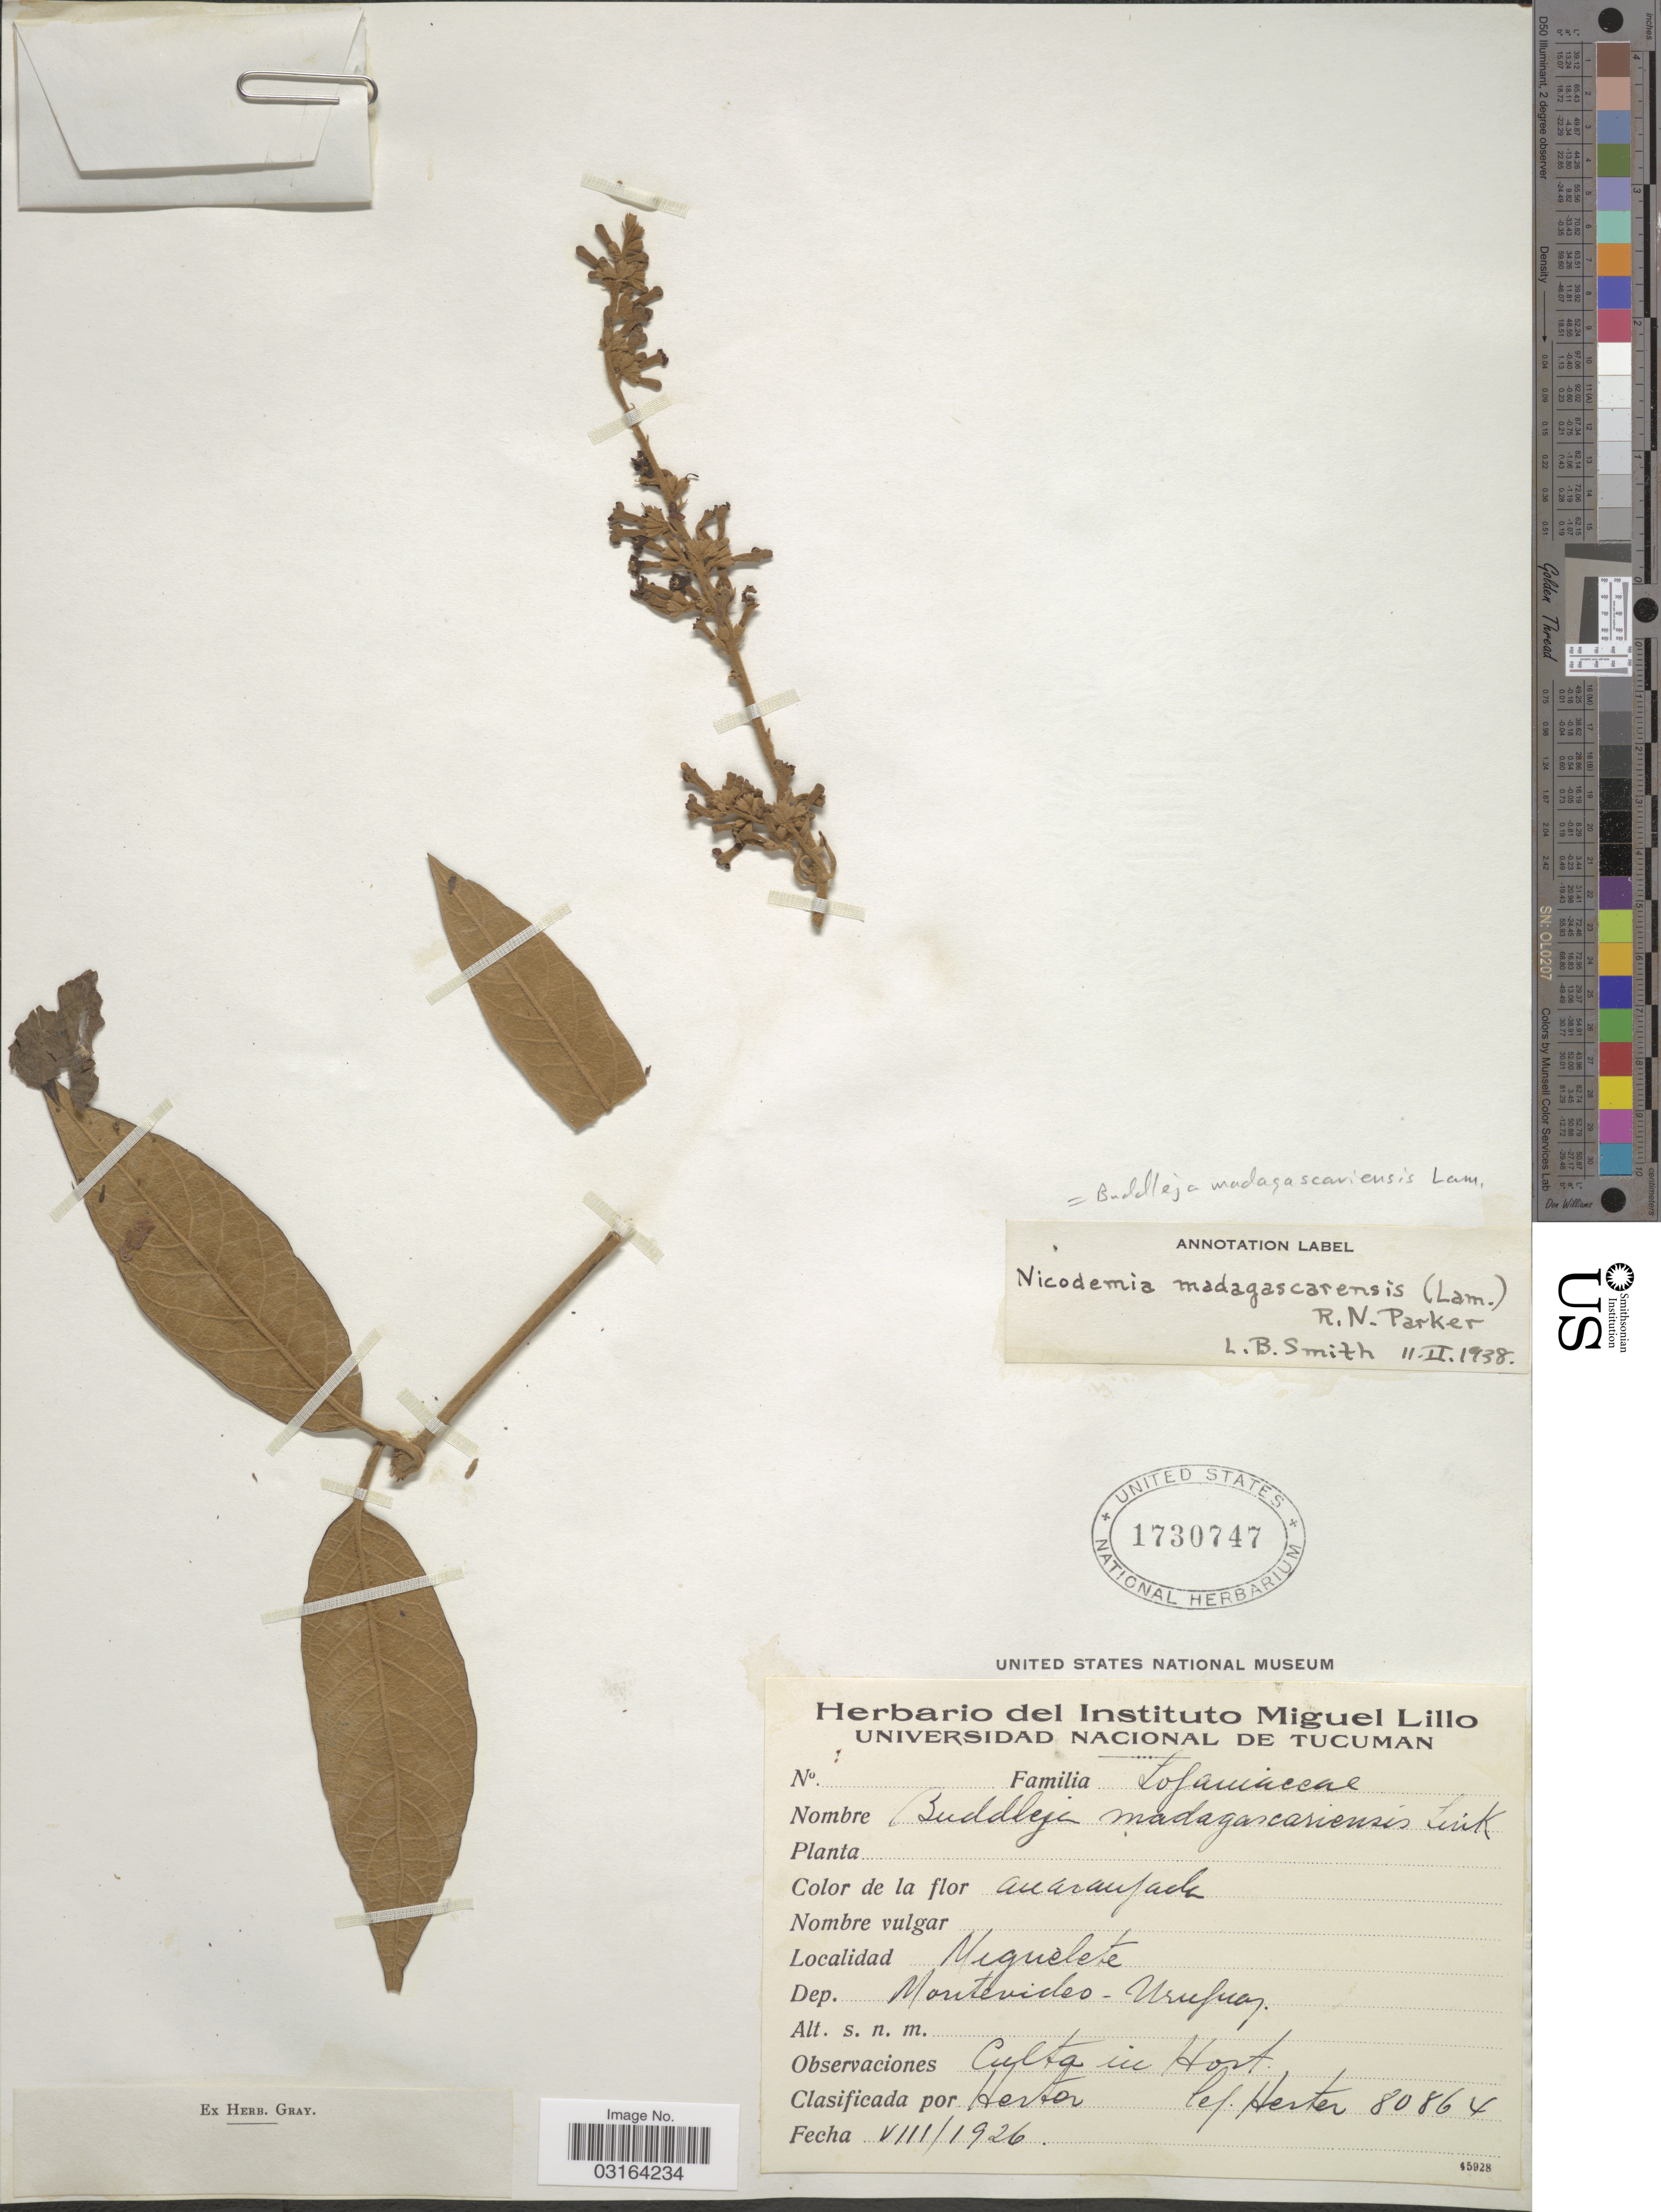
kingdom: Plantae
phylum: Tracheophyta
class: Magnoliopsida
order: Lamiales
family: Scrophulariaceae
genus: Buddleja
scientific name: Buddleja davidii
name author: Franch.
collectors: Herter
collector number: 80864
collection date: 1926-08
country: Uruguay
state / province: Montevideo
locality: Miguelete, Dep. Montevideo.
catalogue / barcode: US 1730747